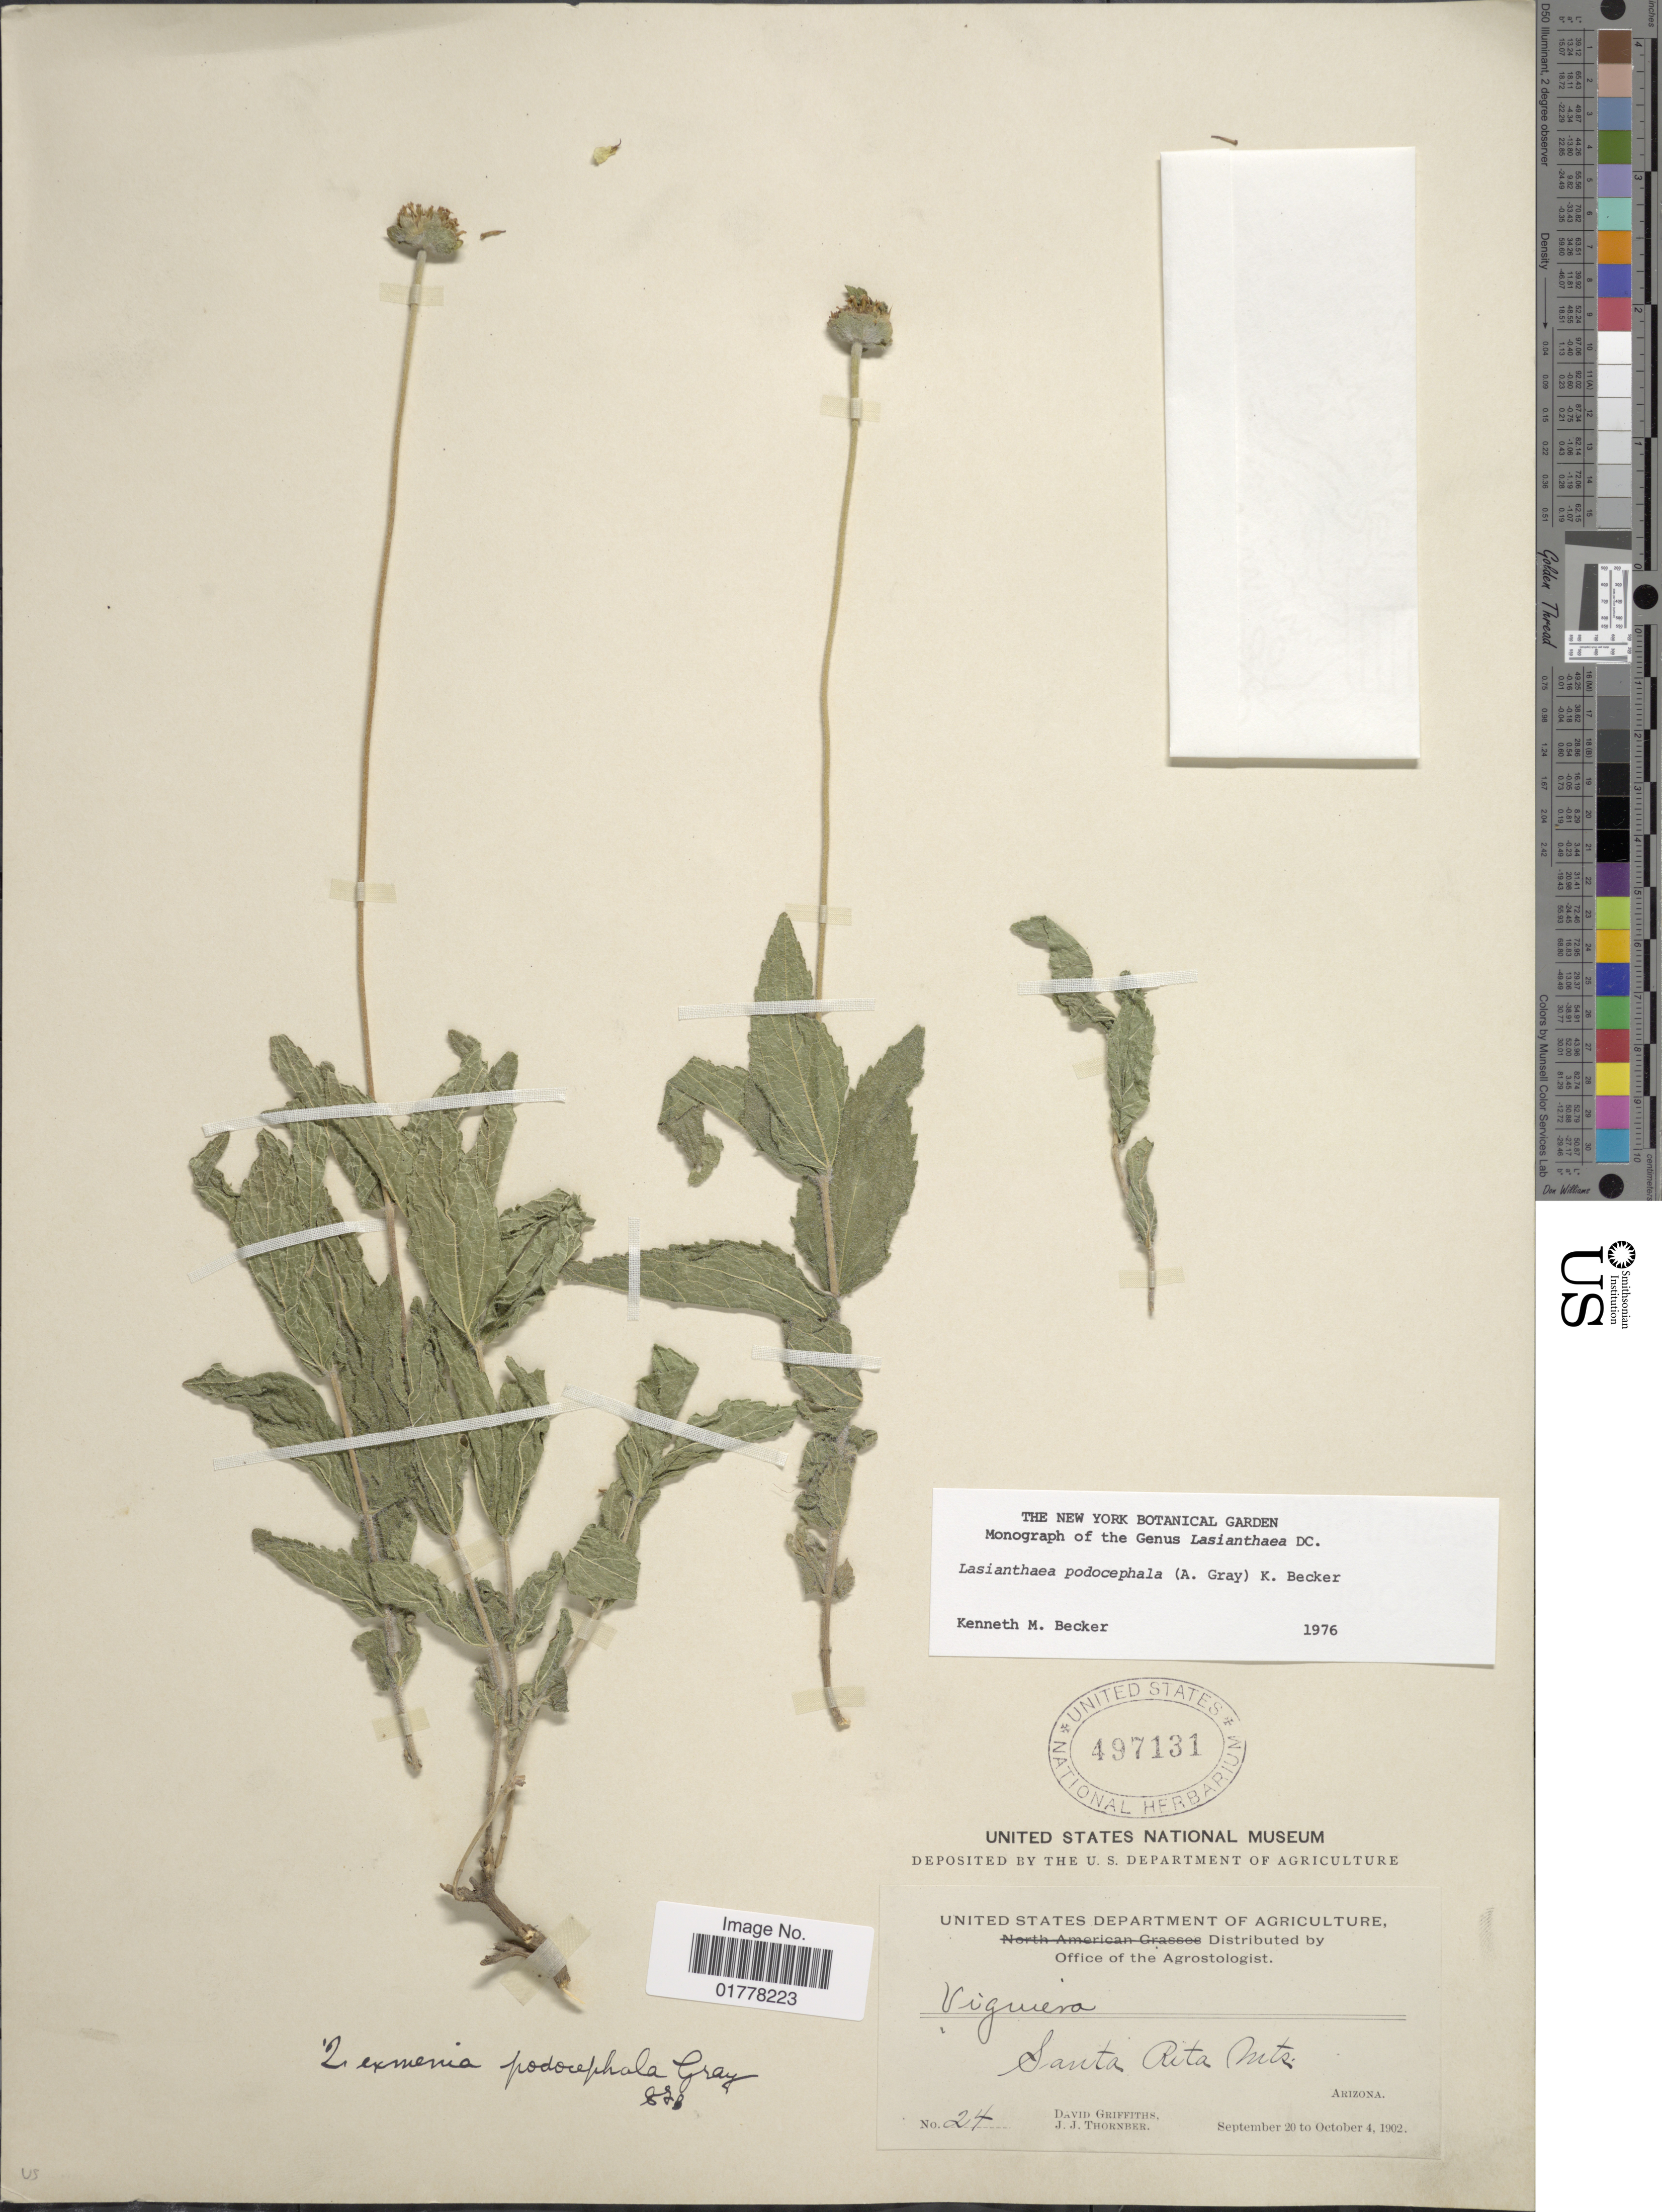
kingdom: Plantae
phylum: Tracheophyta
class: Magnoliopsida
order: Asterales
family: Asteraceae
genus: Lasianthaea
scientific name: Lasianthaea podocephala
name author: (A. Gray) K.M. Becker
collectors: D. Griffiths & J. Thornber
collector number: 24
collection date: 1902-09-20/1902-10-04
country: United States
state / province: Arizona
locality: Santa Rita Mts. Arizona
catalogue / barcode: US 497131